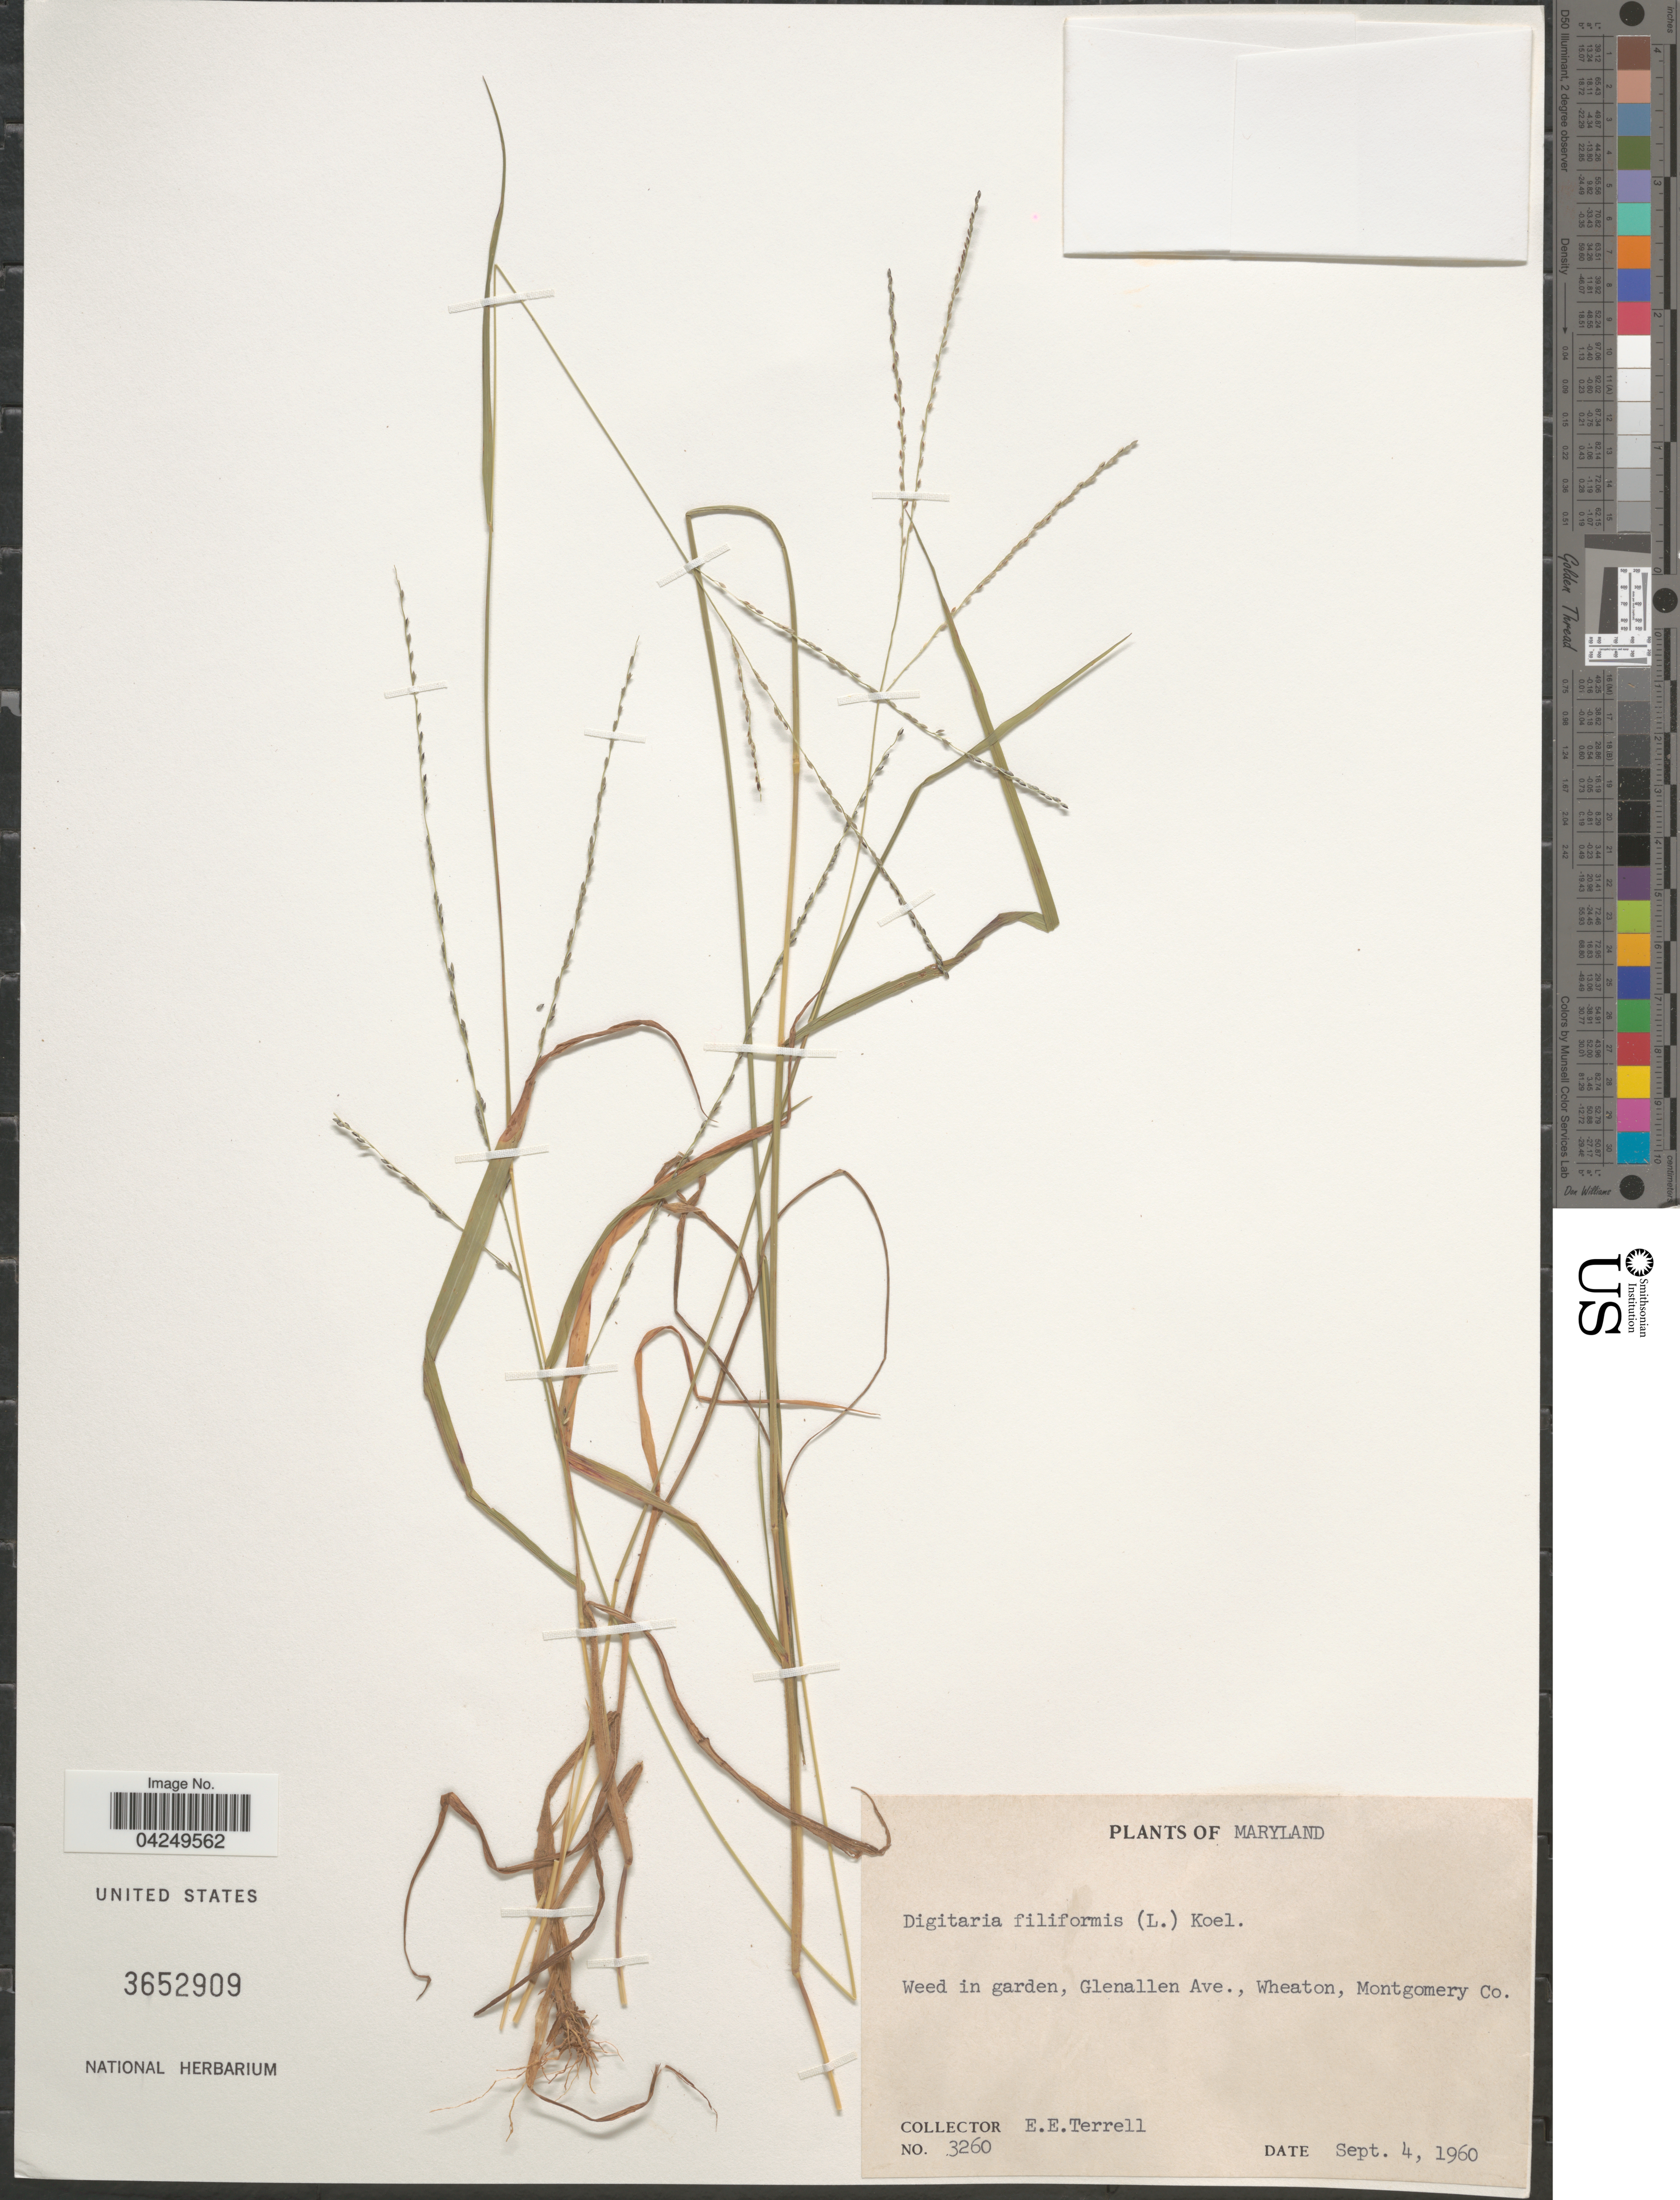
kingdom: Plantae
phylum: Tracheophyta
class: Liliopsida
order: Poales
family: Poaceae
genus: Digitaria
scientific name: Digitaria filiformis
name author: (L.) Koeler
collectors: E. E. Terrell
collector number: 3260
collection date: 1960-09-04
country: United States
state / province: Maryland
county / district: Montgomery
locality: In garden, Glenallen Ave., Wheaton, Montgomery Co.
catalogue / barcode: US 3652909